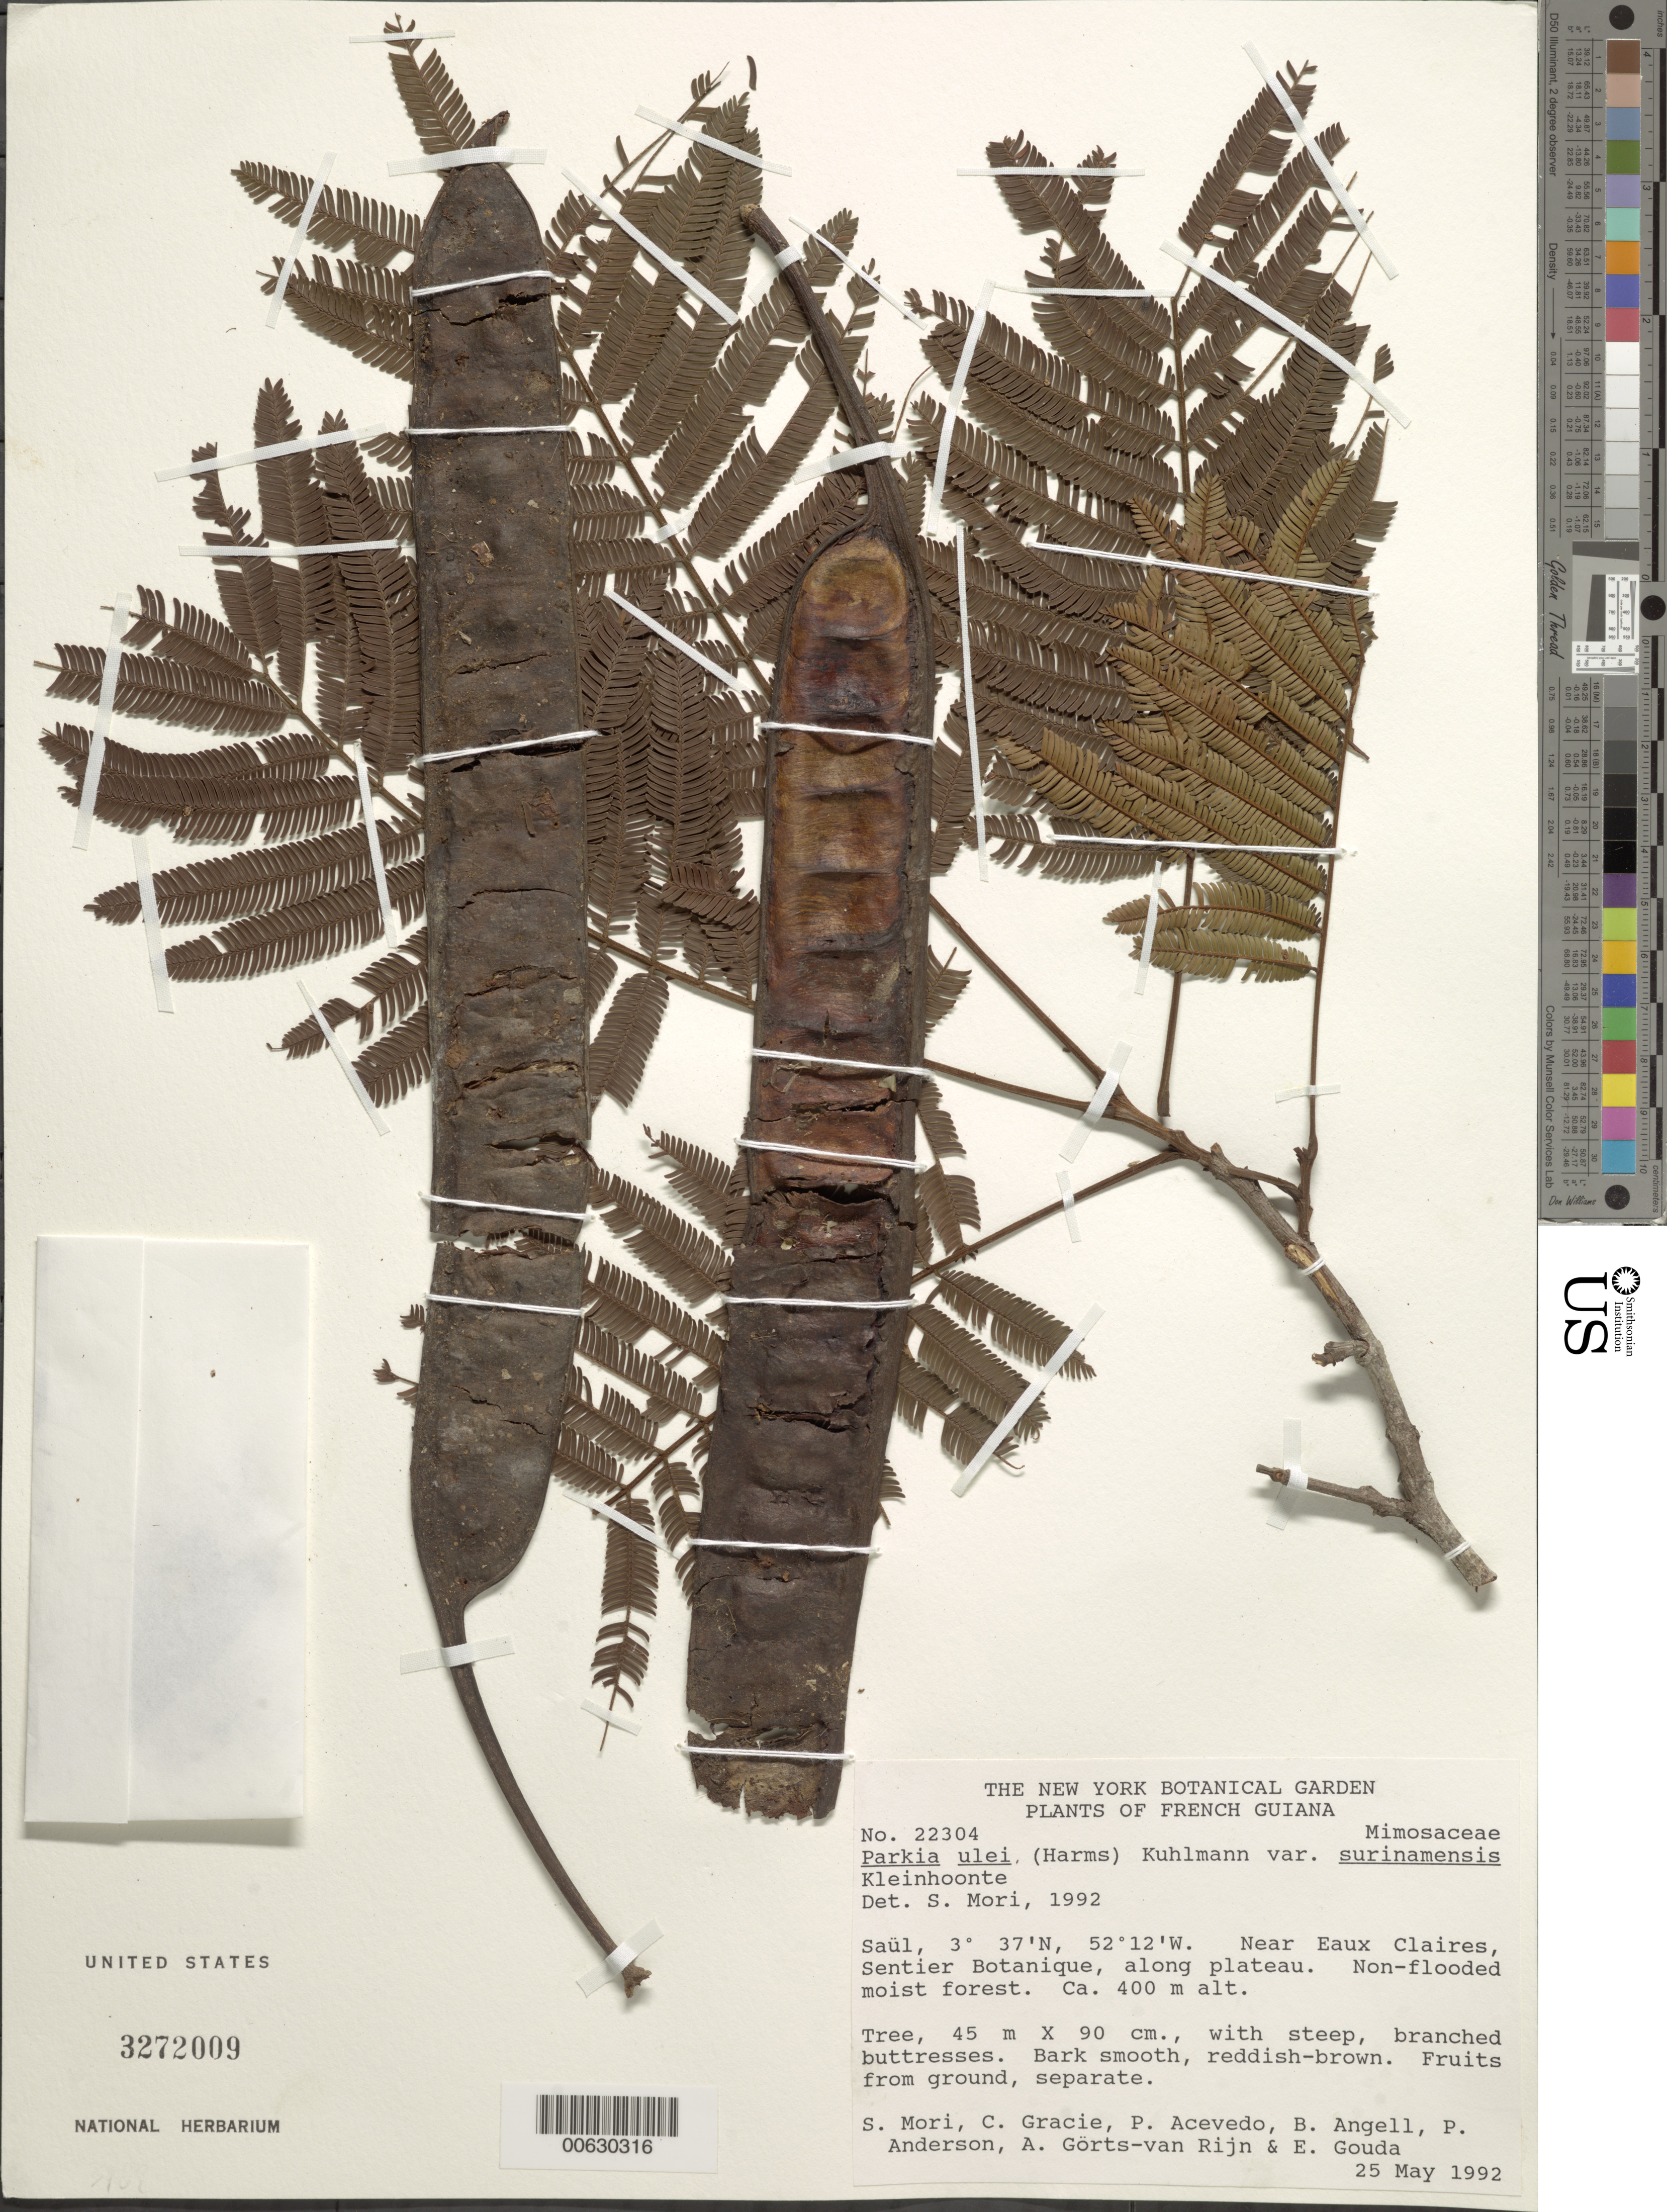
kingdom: Plantae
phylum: Tracheophyta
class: Magnoliopsida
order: Fabales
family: Fabaceae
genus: Parkia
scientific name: Parkia ulei var. surinamensis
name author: Kleinhoonte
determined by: Mori, Scott A.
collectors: S. Mori, C. A. Gracie, P. Acevedo-Rodr., Bobbi Angell & P. Anderson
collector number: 22304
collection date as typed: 25-May-92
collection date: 1992-05-25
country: French Guiana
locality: Saül, near Eaux Claires, Sentier Botanique, along plateau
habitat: Non-flooded moist forest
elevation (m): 400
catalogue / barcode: US 3272009